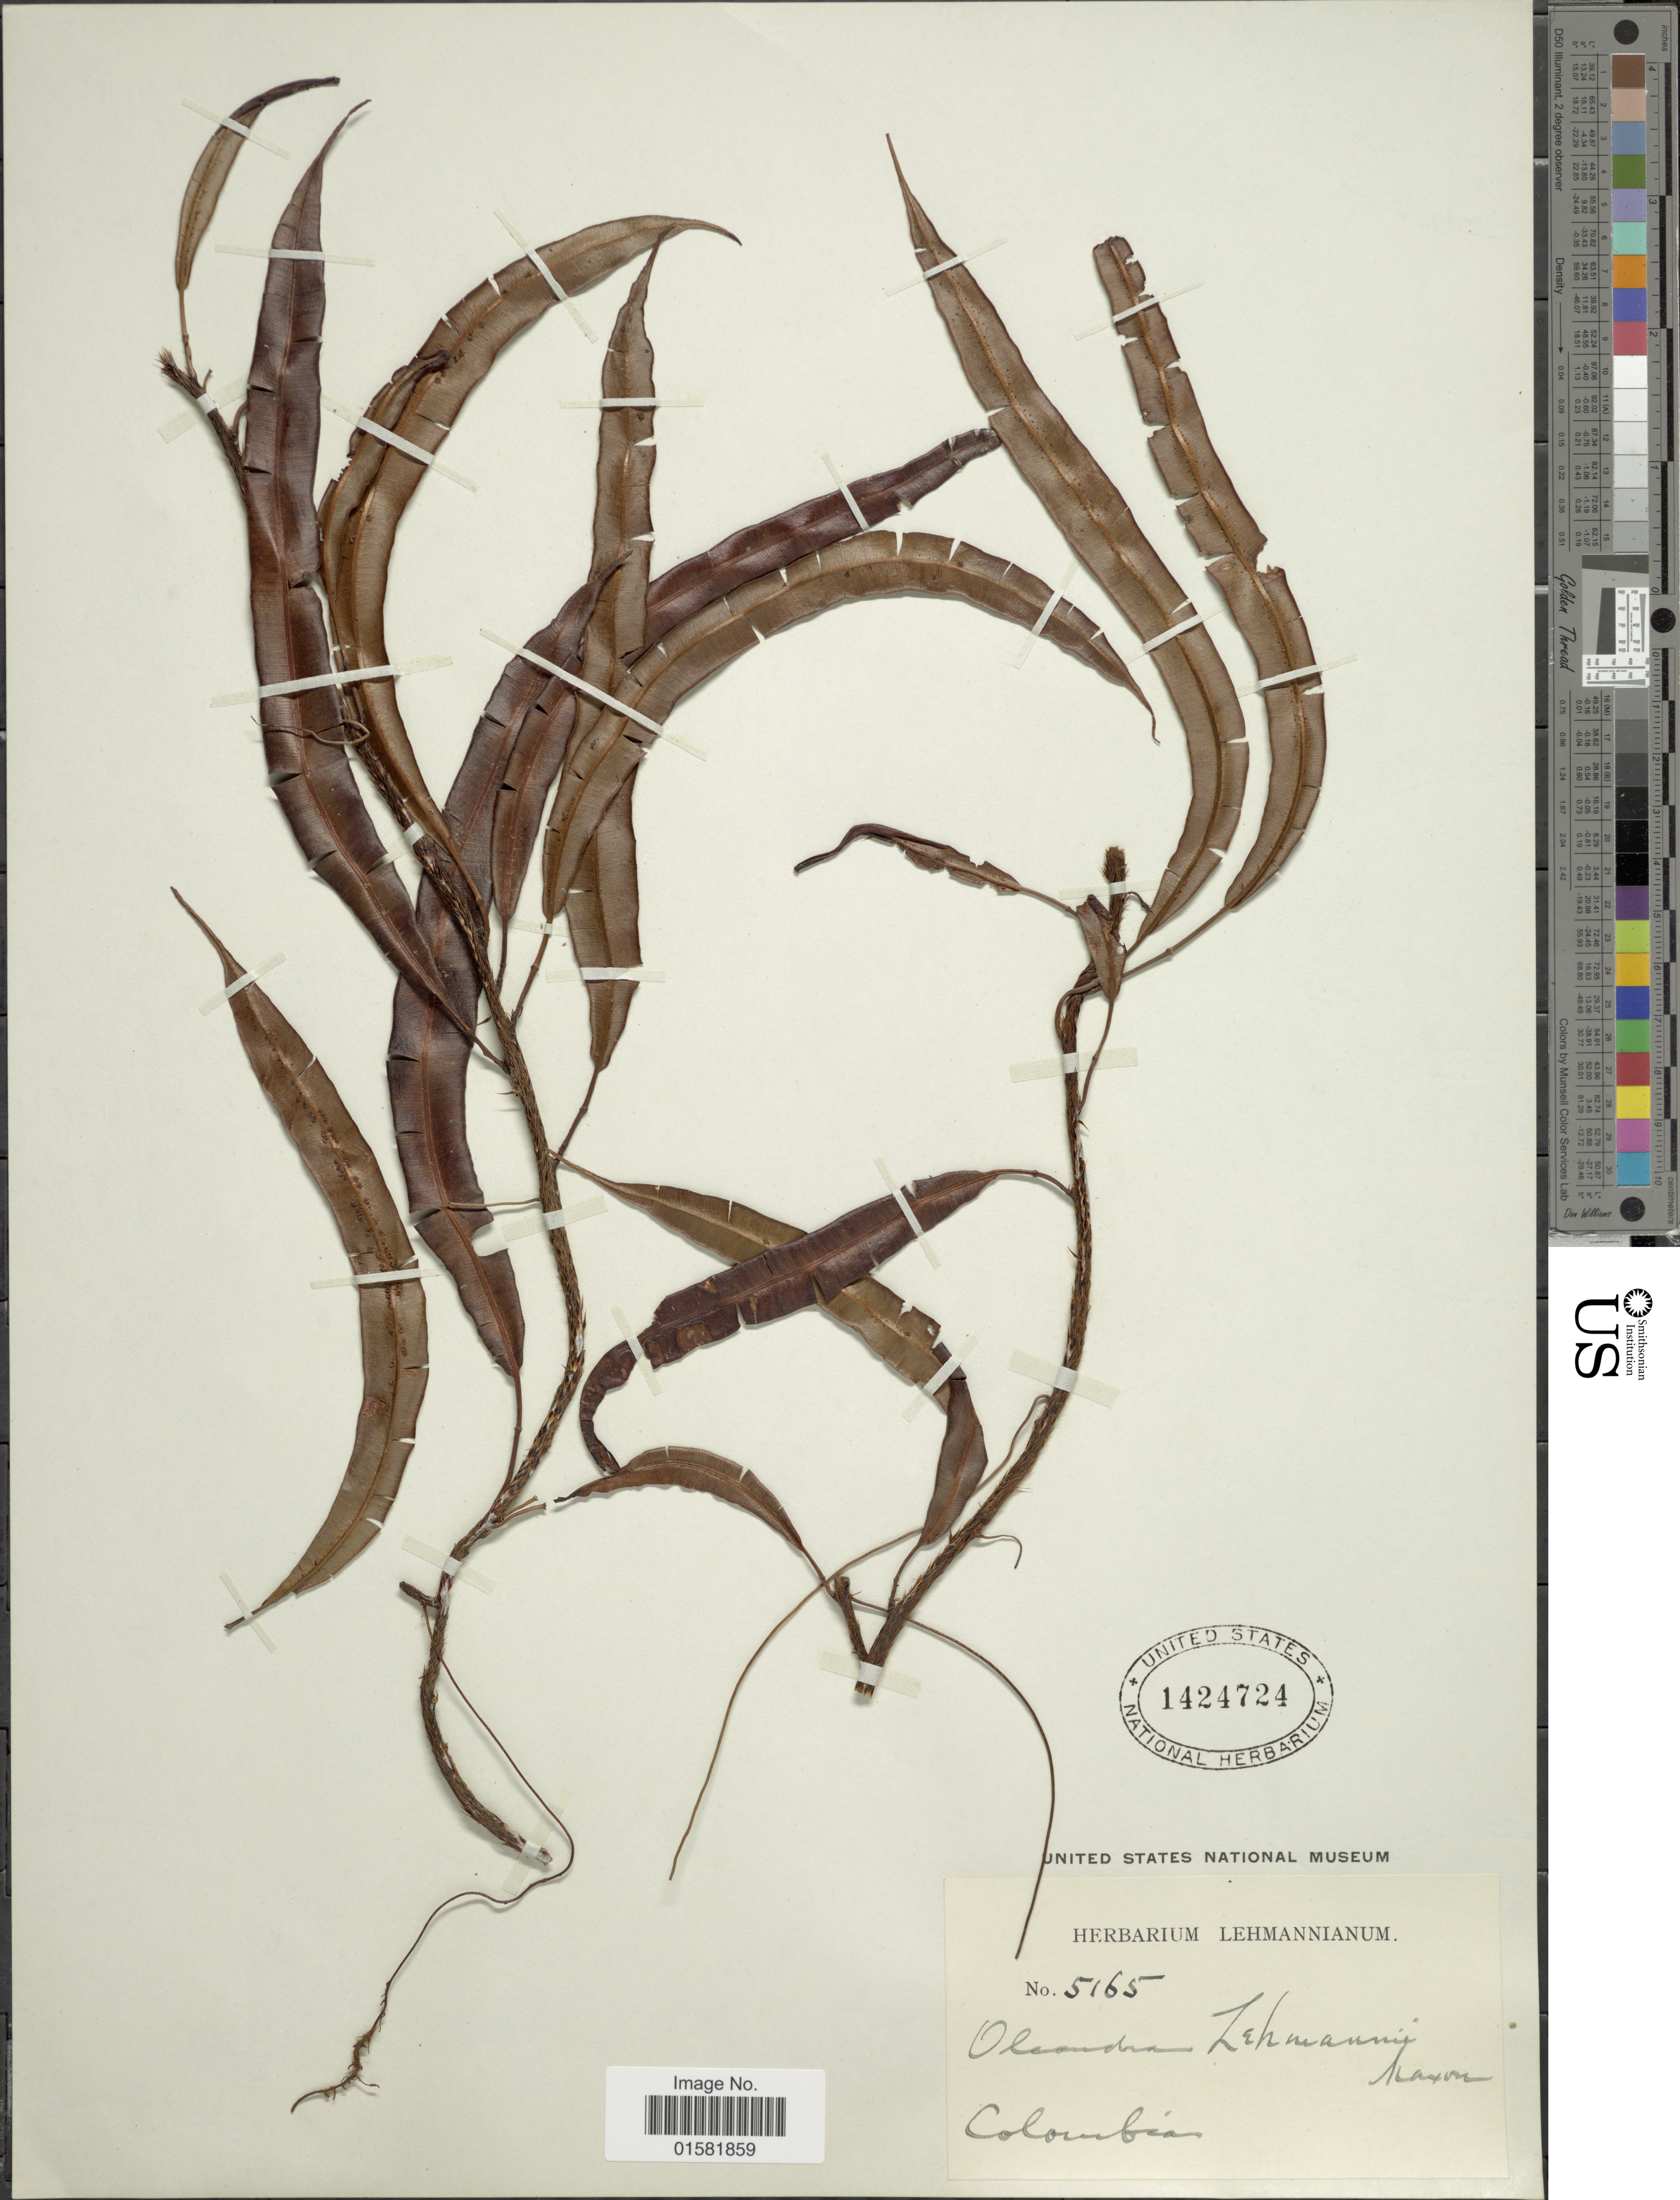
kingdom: Plantae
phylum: Tracheophyta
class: Polypodiopsida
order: Polypodiales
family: Oleandraceae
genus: Oleandra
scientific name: Oleandra lehmannii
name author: Maxon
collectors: ex herb. Lehmannianum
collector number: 5165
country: Colombia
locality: Colombia.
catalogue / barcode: US 1424724